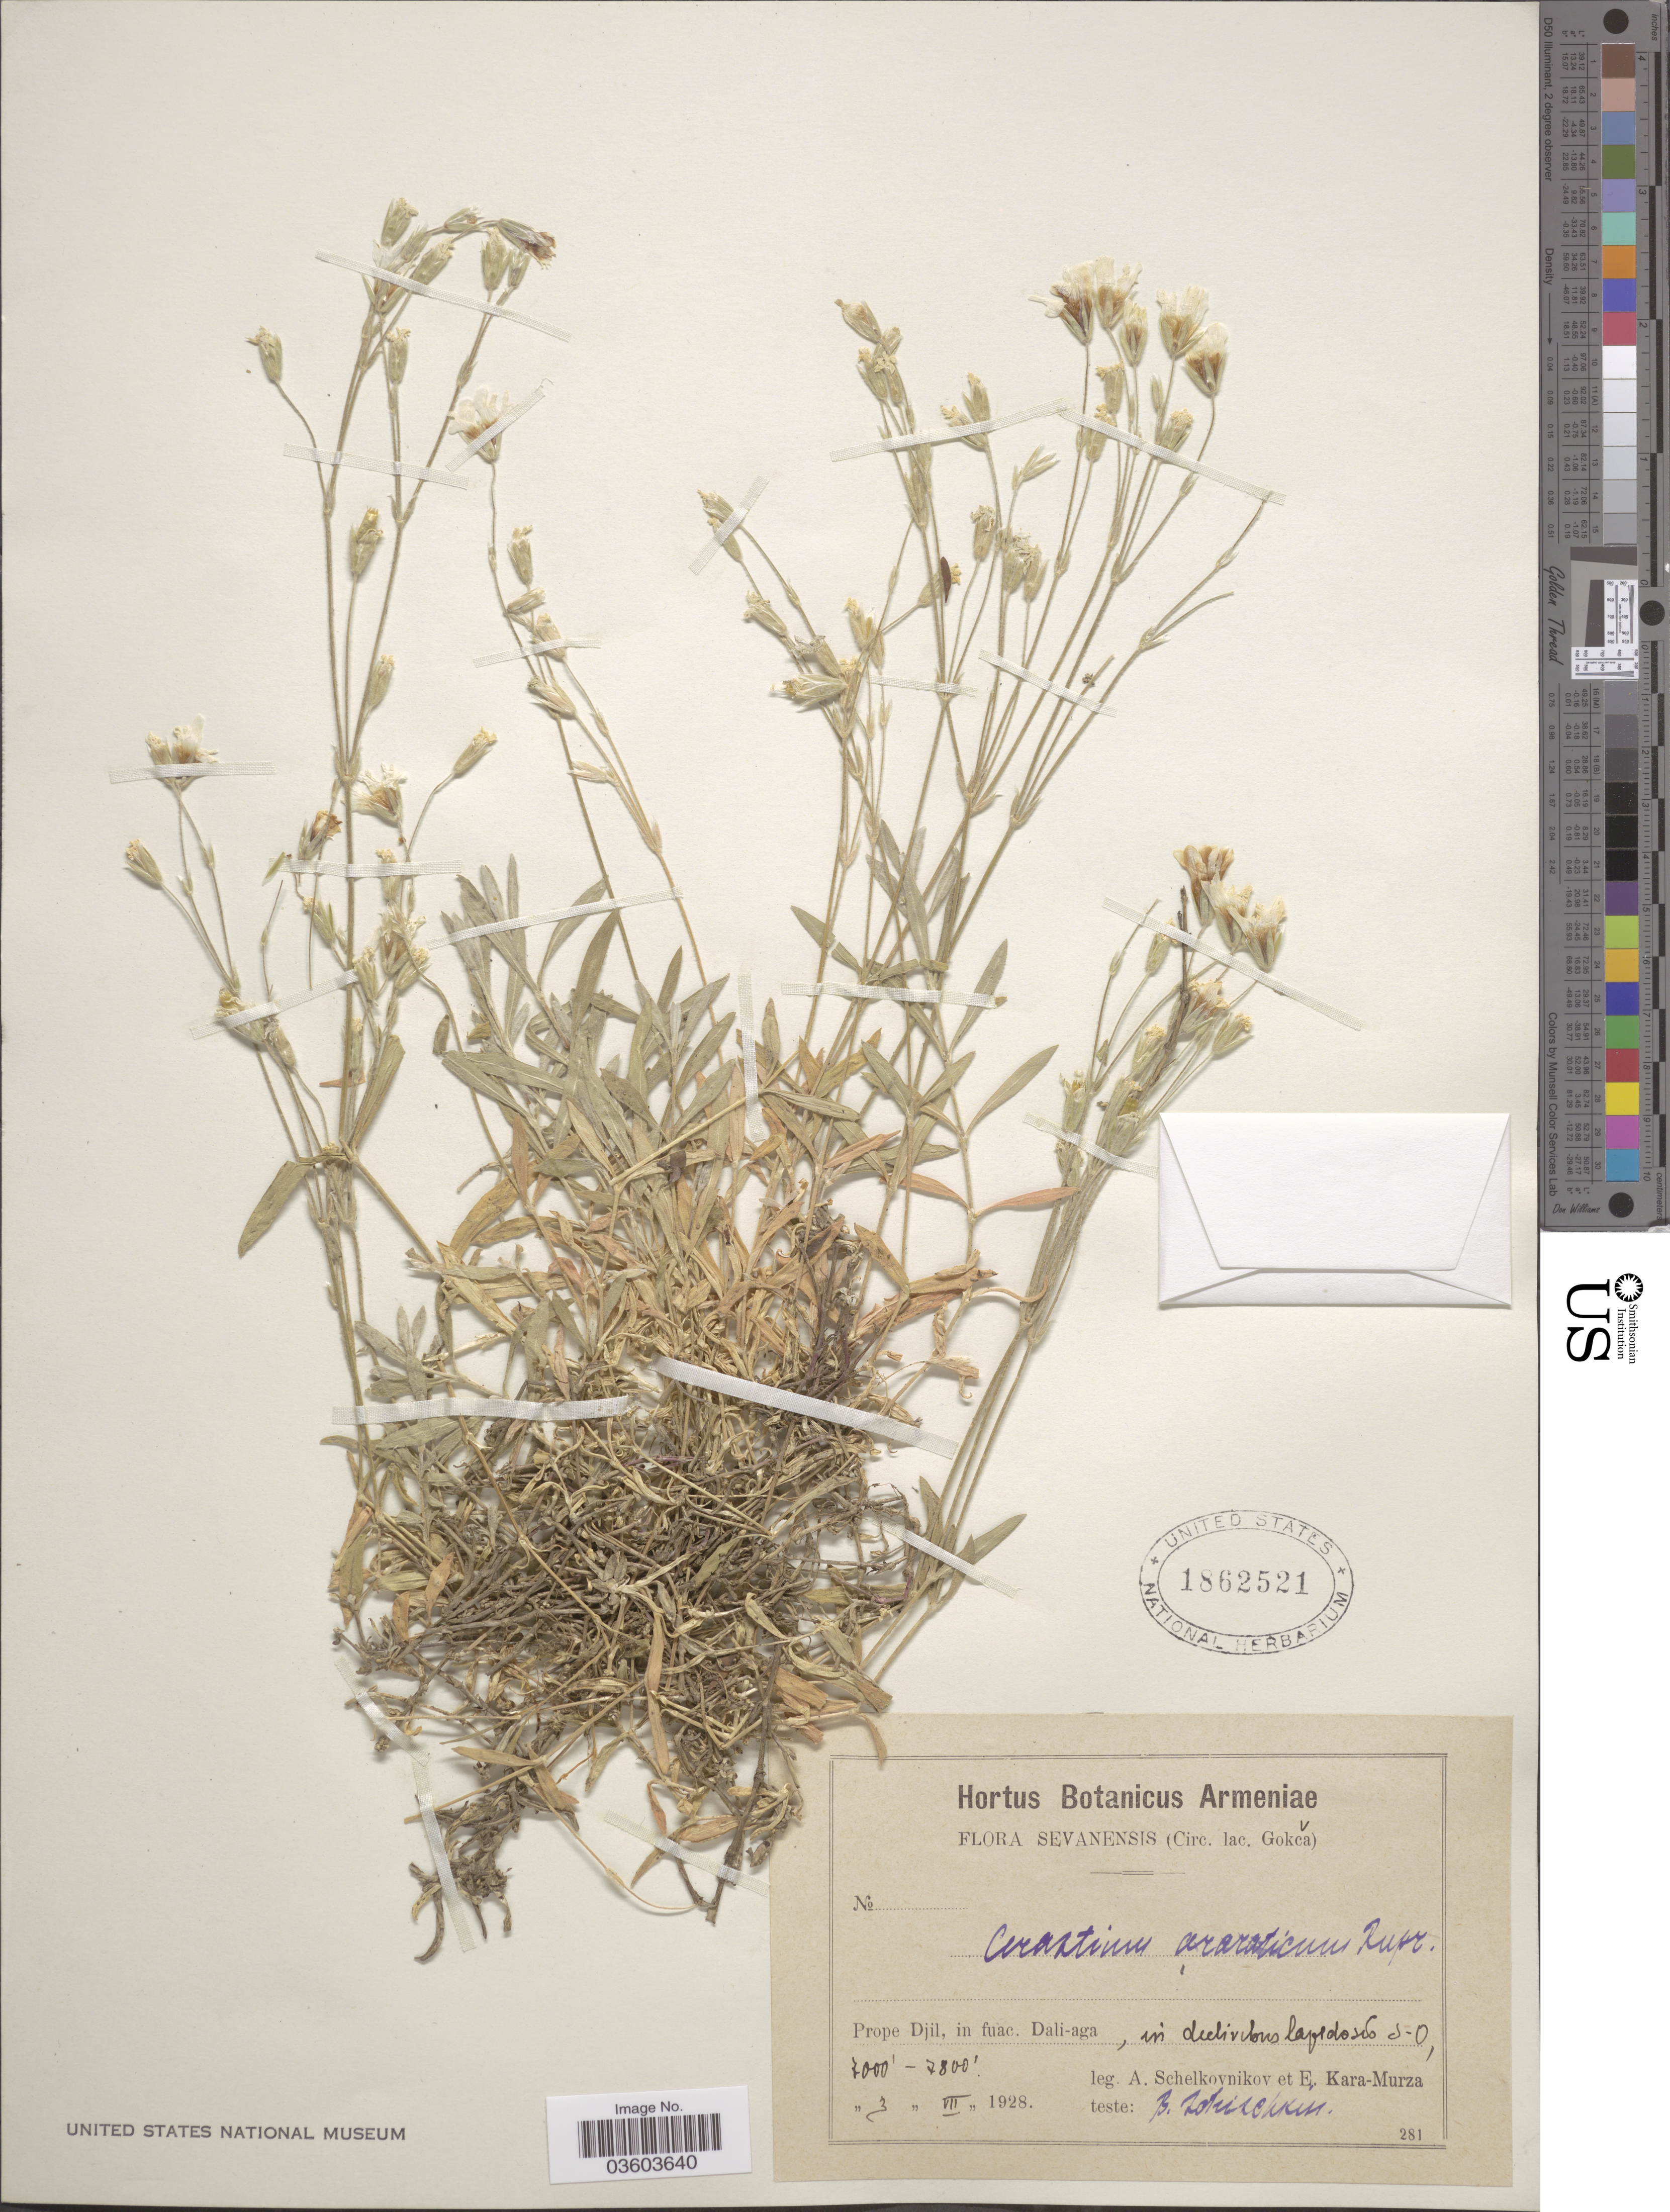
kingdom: Plantae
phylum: Tracheophyta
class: Magnoliopsida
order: Caryophyllales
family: Caryophyllaceae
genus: Cerastium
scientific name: Cerastium araraticum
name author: Rupr.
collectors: A. B. Schelkovnikov & E. Kara-Murza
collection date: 1928-07-03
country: Armenia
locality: Sevanensis (Circ. lac. Gokča). Prope Djil, in fuac. Dali-aga, in declivibus [interpreted] lapidoso [interpreted] S-O.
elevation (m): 2134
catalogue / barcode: US 1862521